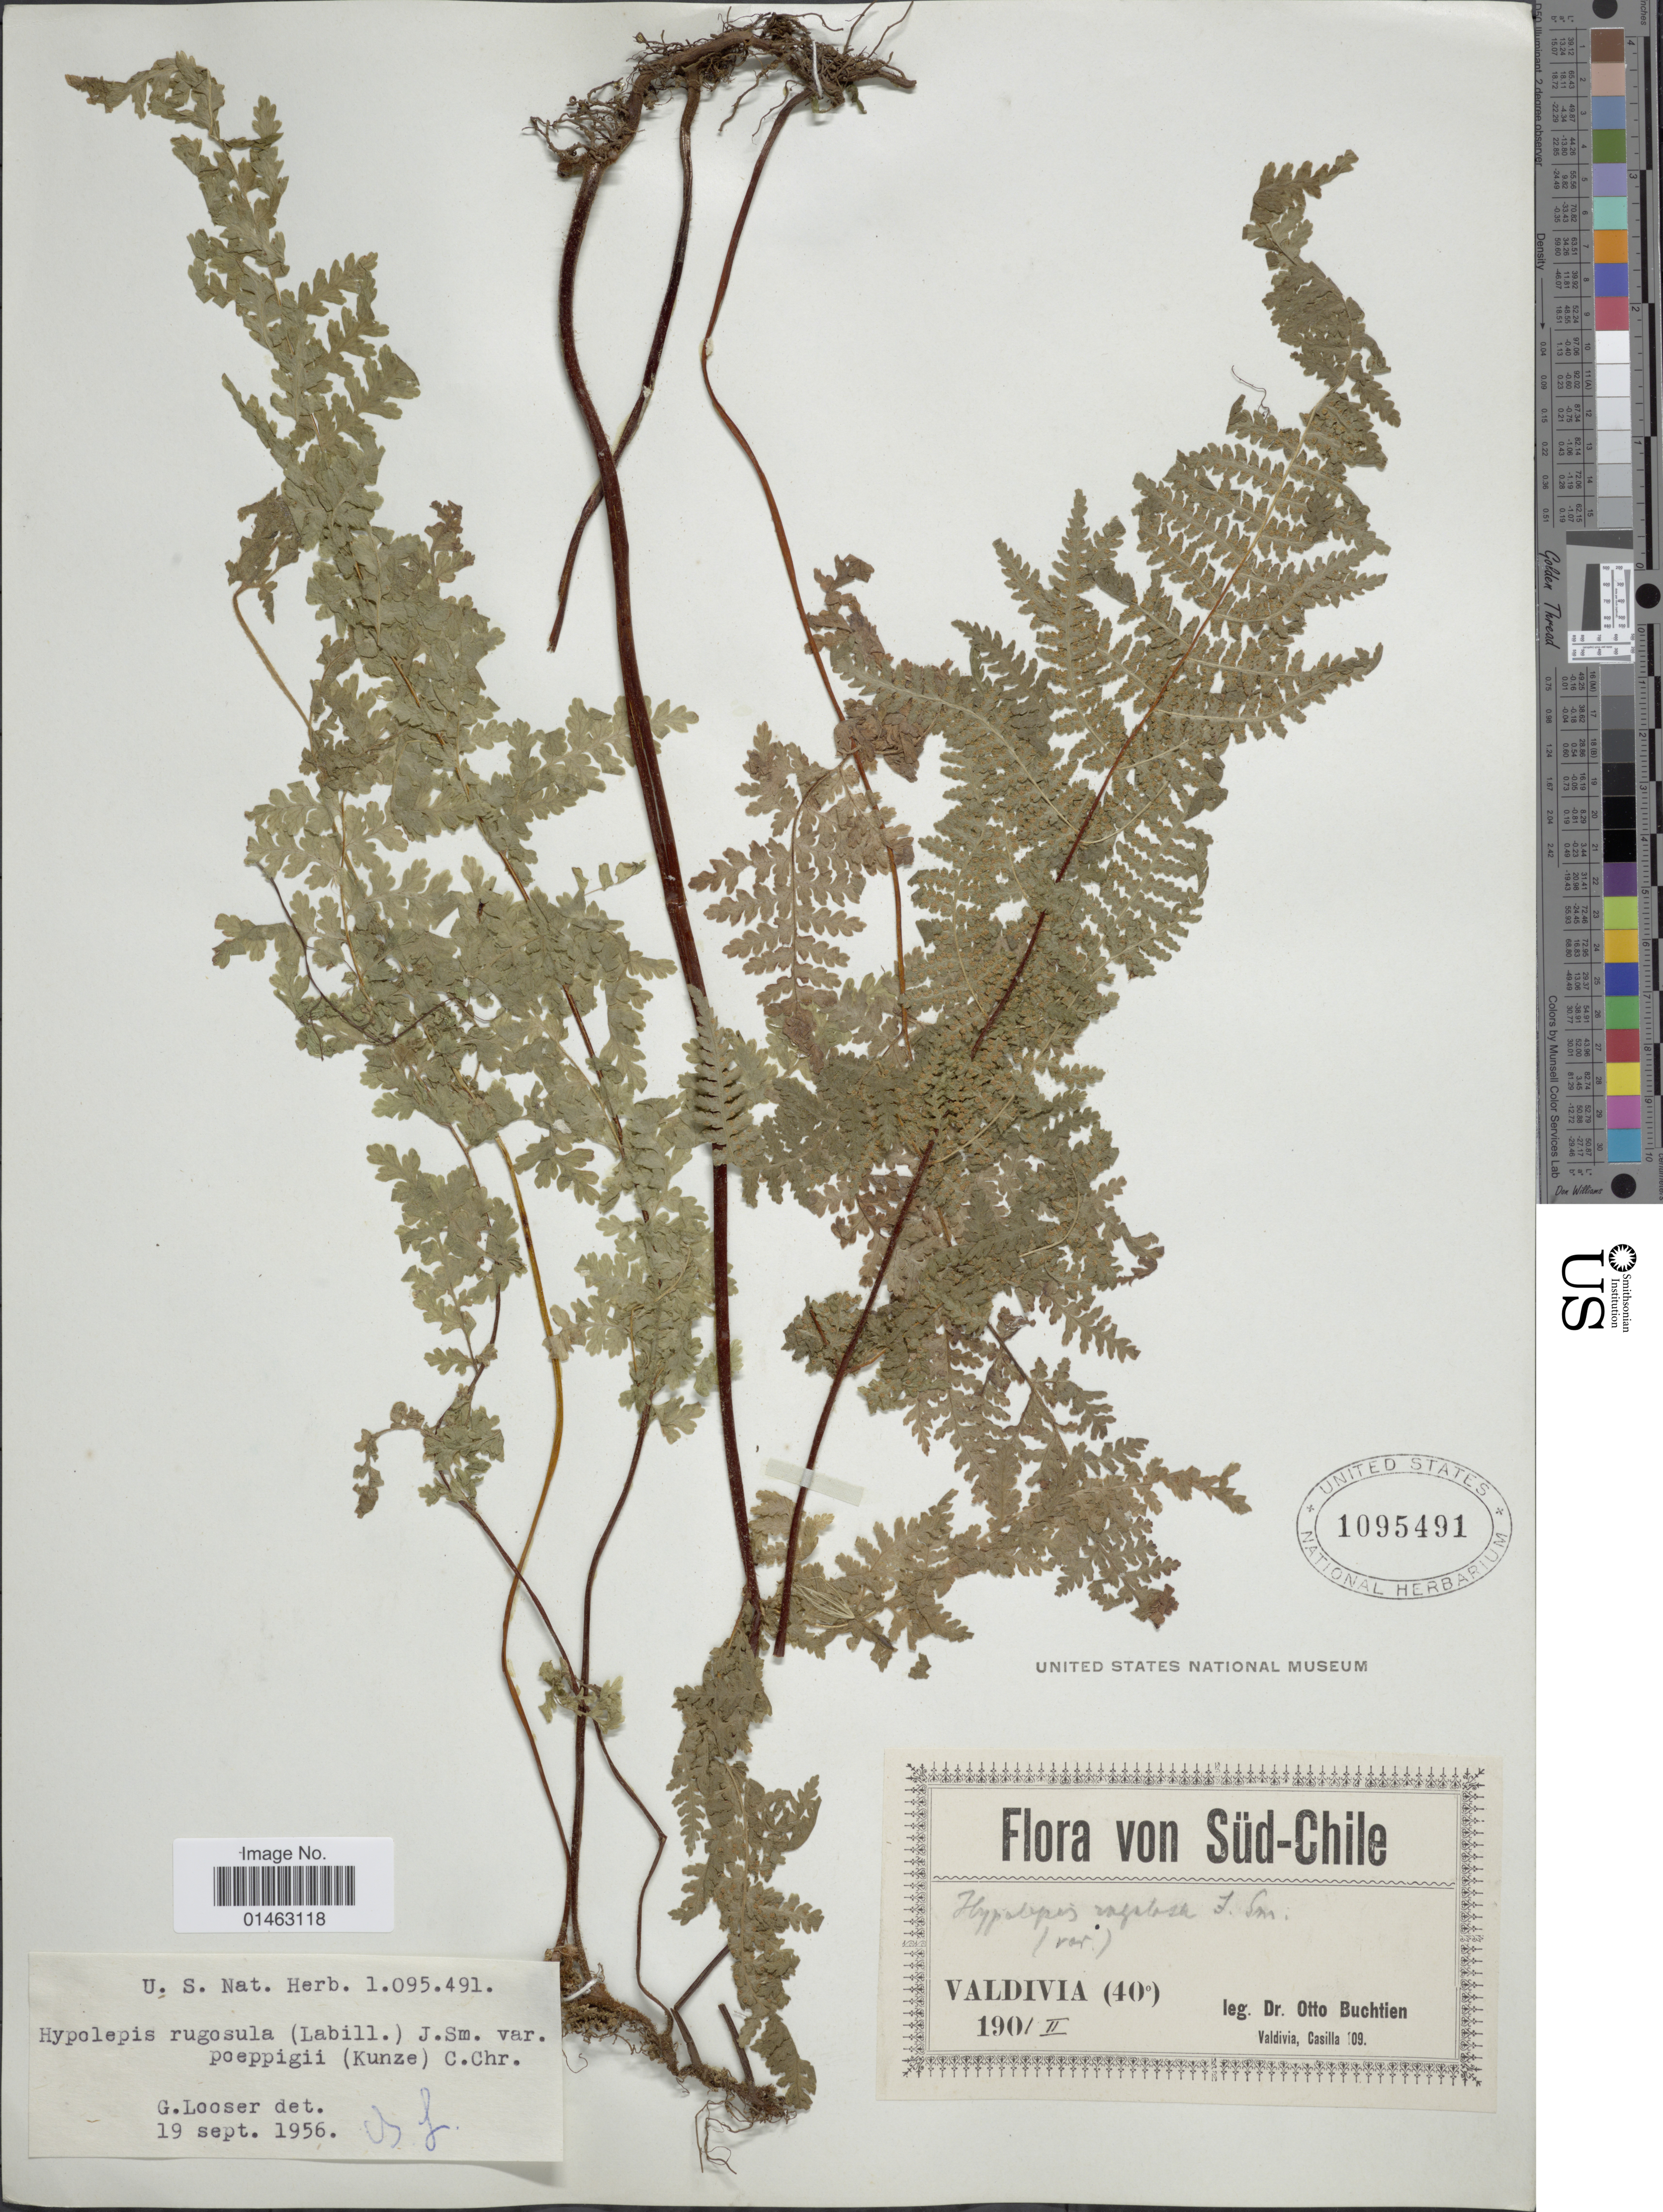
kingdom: Plantae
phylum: Tracheophyta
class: Polypodiopsida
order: Polypodiales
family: Dennstaedtiaceae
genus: Hypolepis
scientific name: Hypolepis rugosula var. poeppigii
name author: C. Chr. ex Skottsb.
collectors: O. Buchtien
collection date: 1901-02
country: Chile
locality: Süd-Chile, Valdivia (40º)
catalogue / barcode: US 1095491